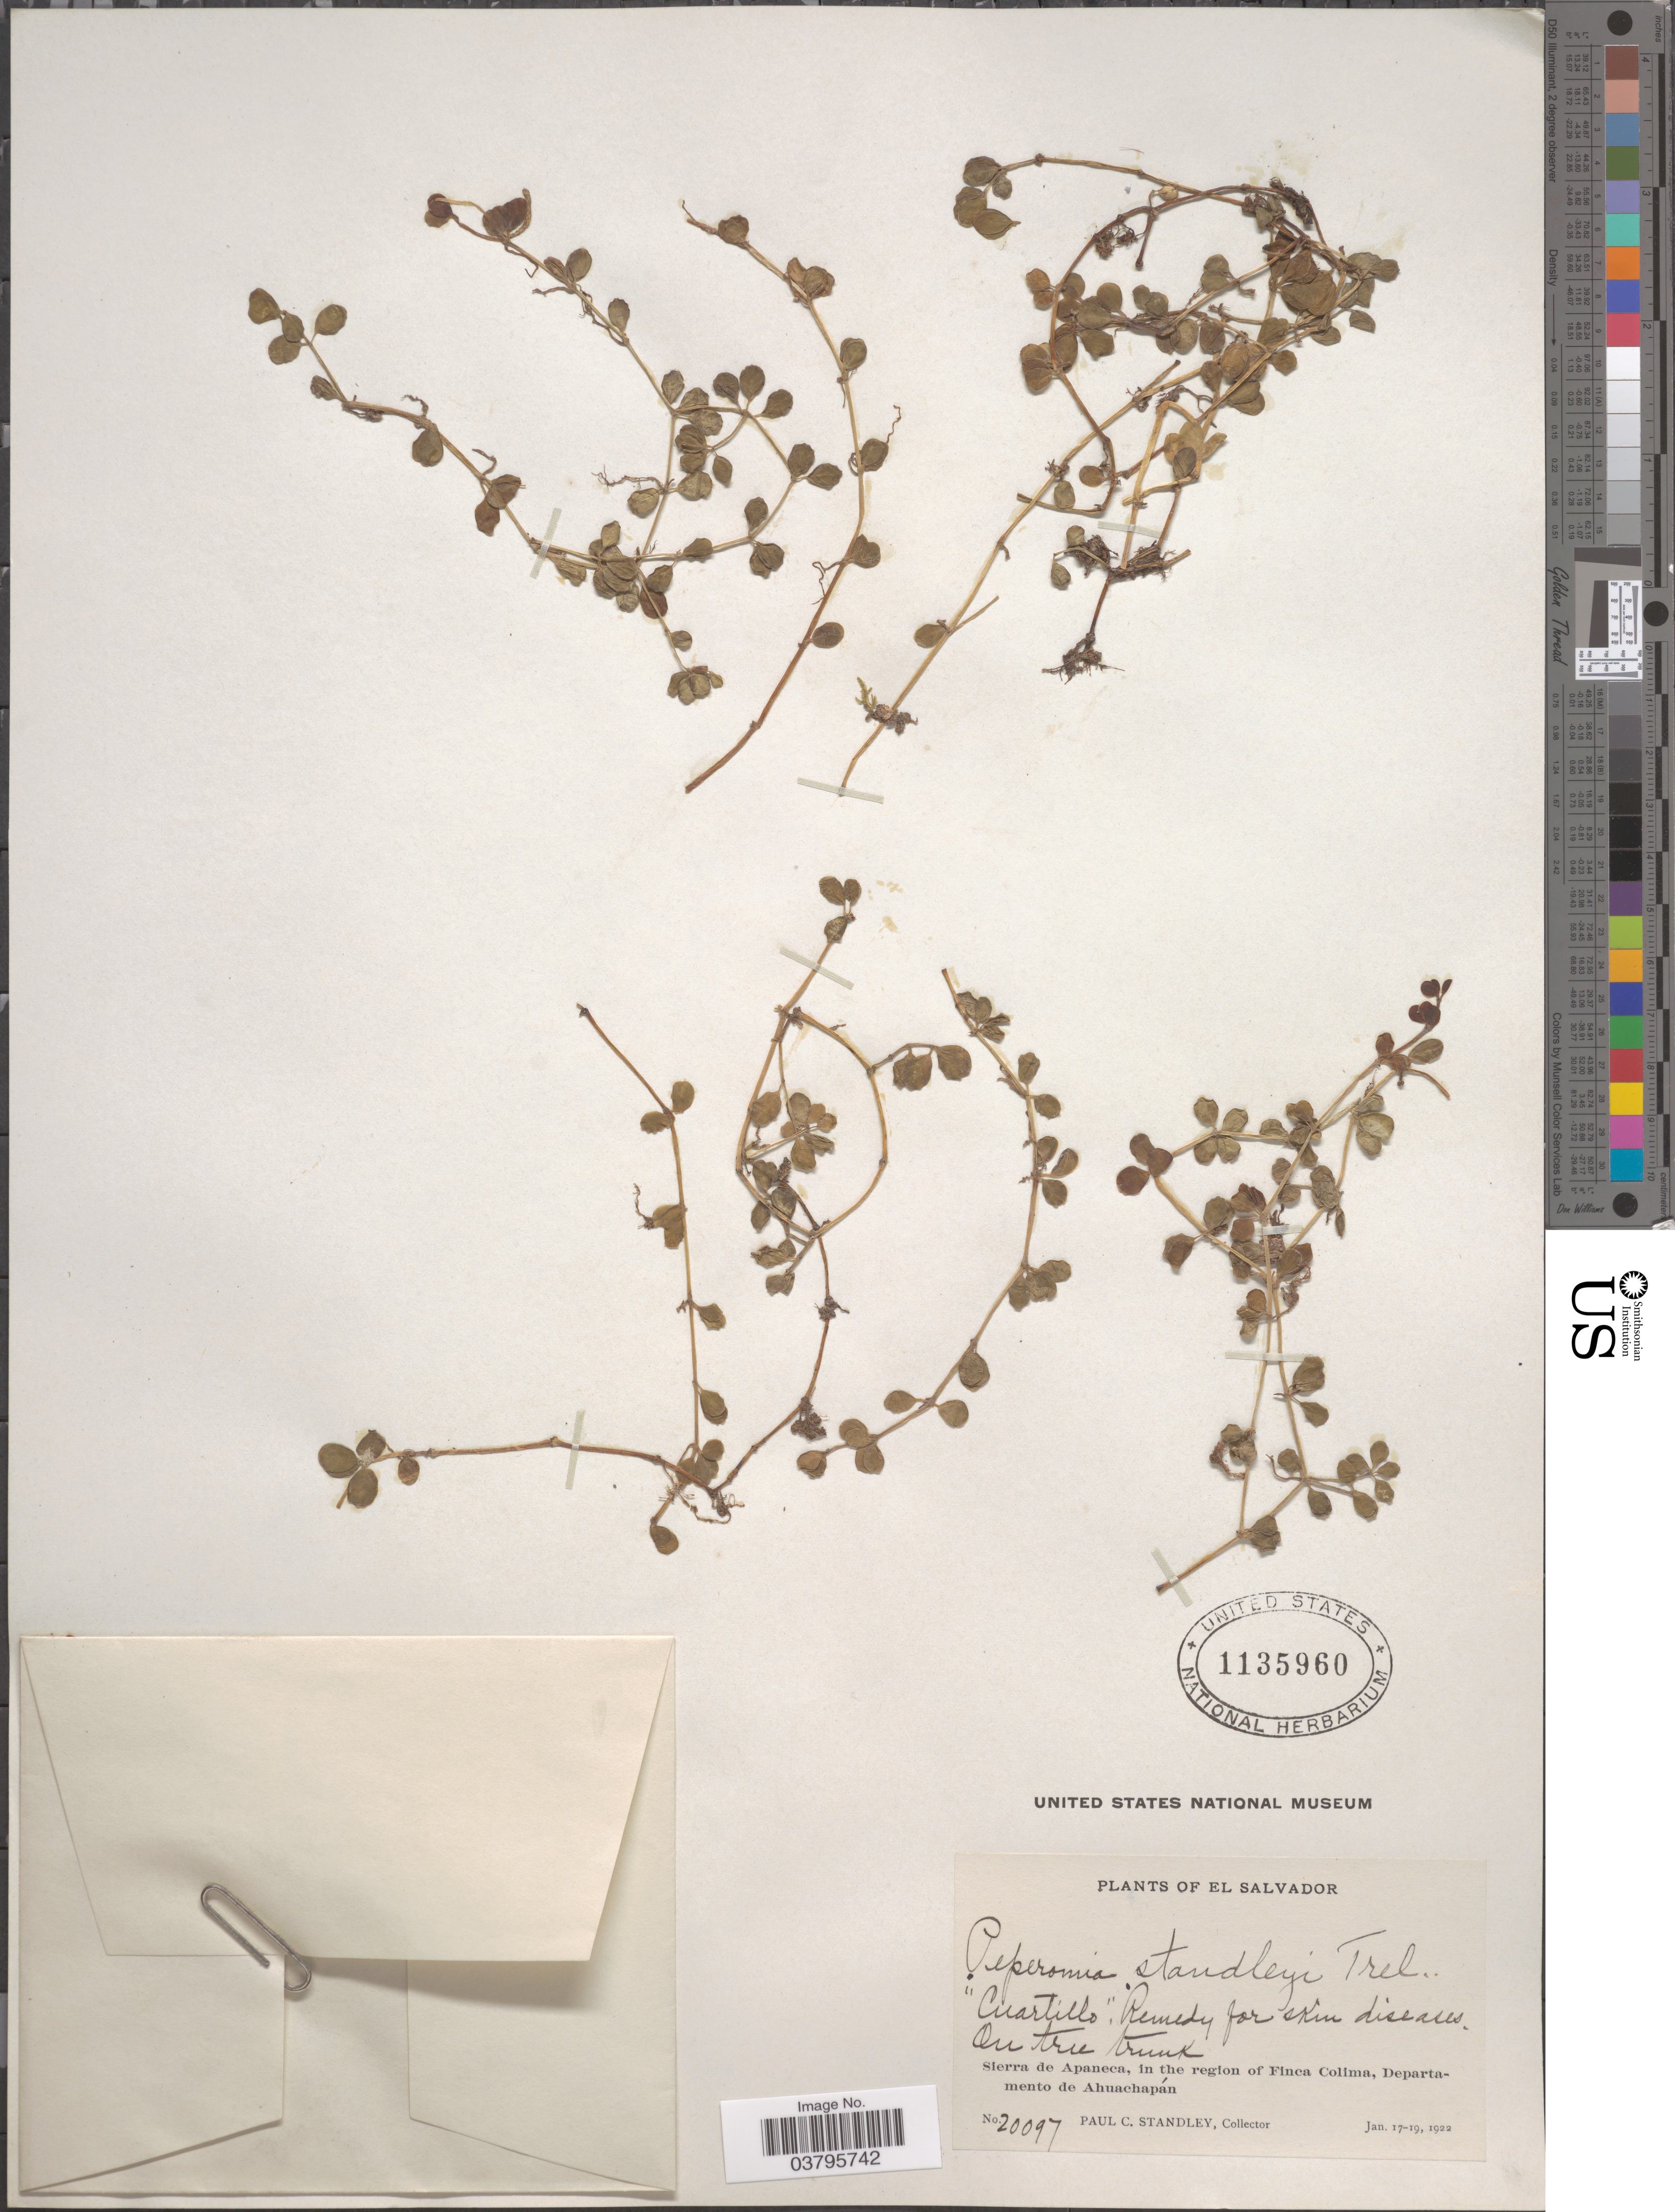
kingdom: Plantae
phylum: Tracheophyta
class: Magnoliopsida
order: Piperales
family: Piperaceae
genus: Peperomia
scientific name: Peperomia hoffmannii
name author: C. DC.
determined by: Jiménez, José Estaban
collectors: P. C. Standley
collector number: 20097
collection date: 1922-01-17/1922-01-19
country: El Salvador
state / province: Ahuachapan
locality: Sierra de Apaneca, in the region of Finca Colima, Departamento de Ahuachapán.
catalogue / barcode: US 1135960